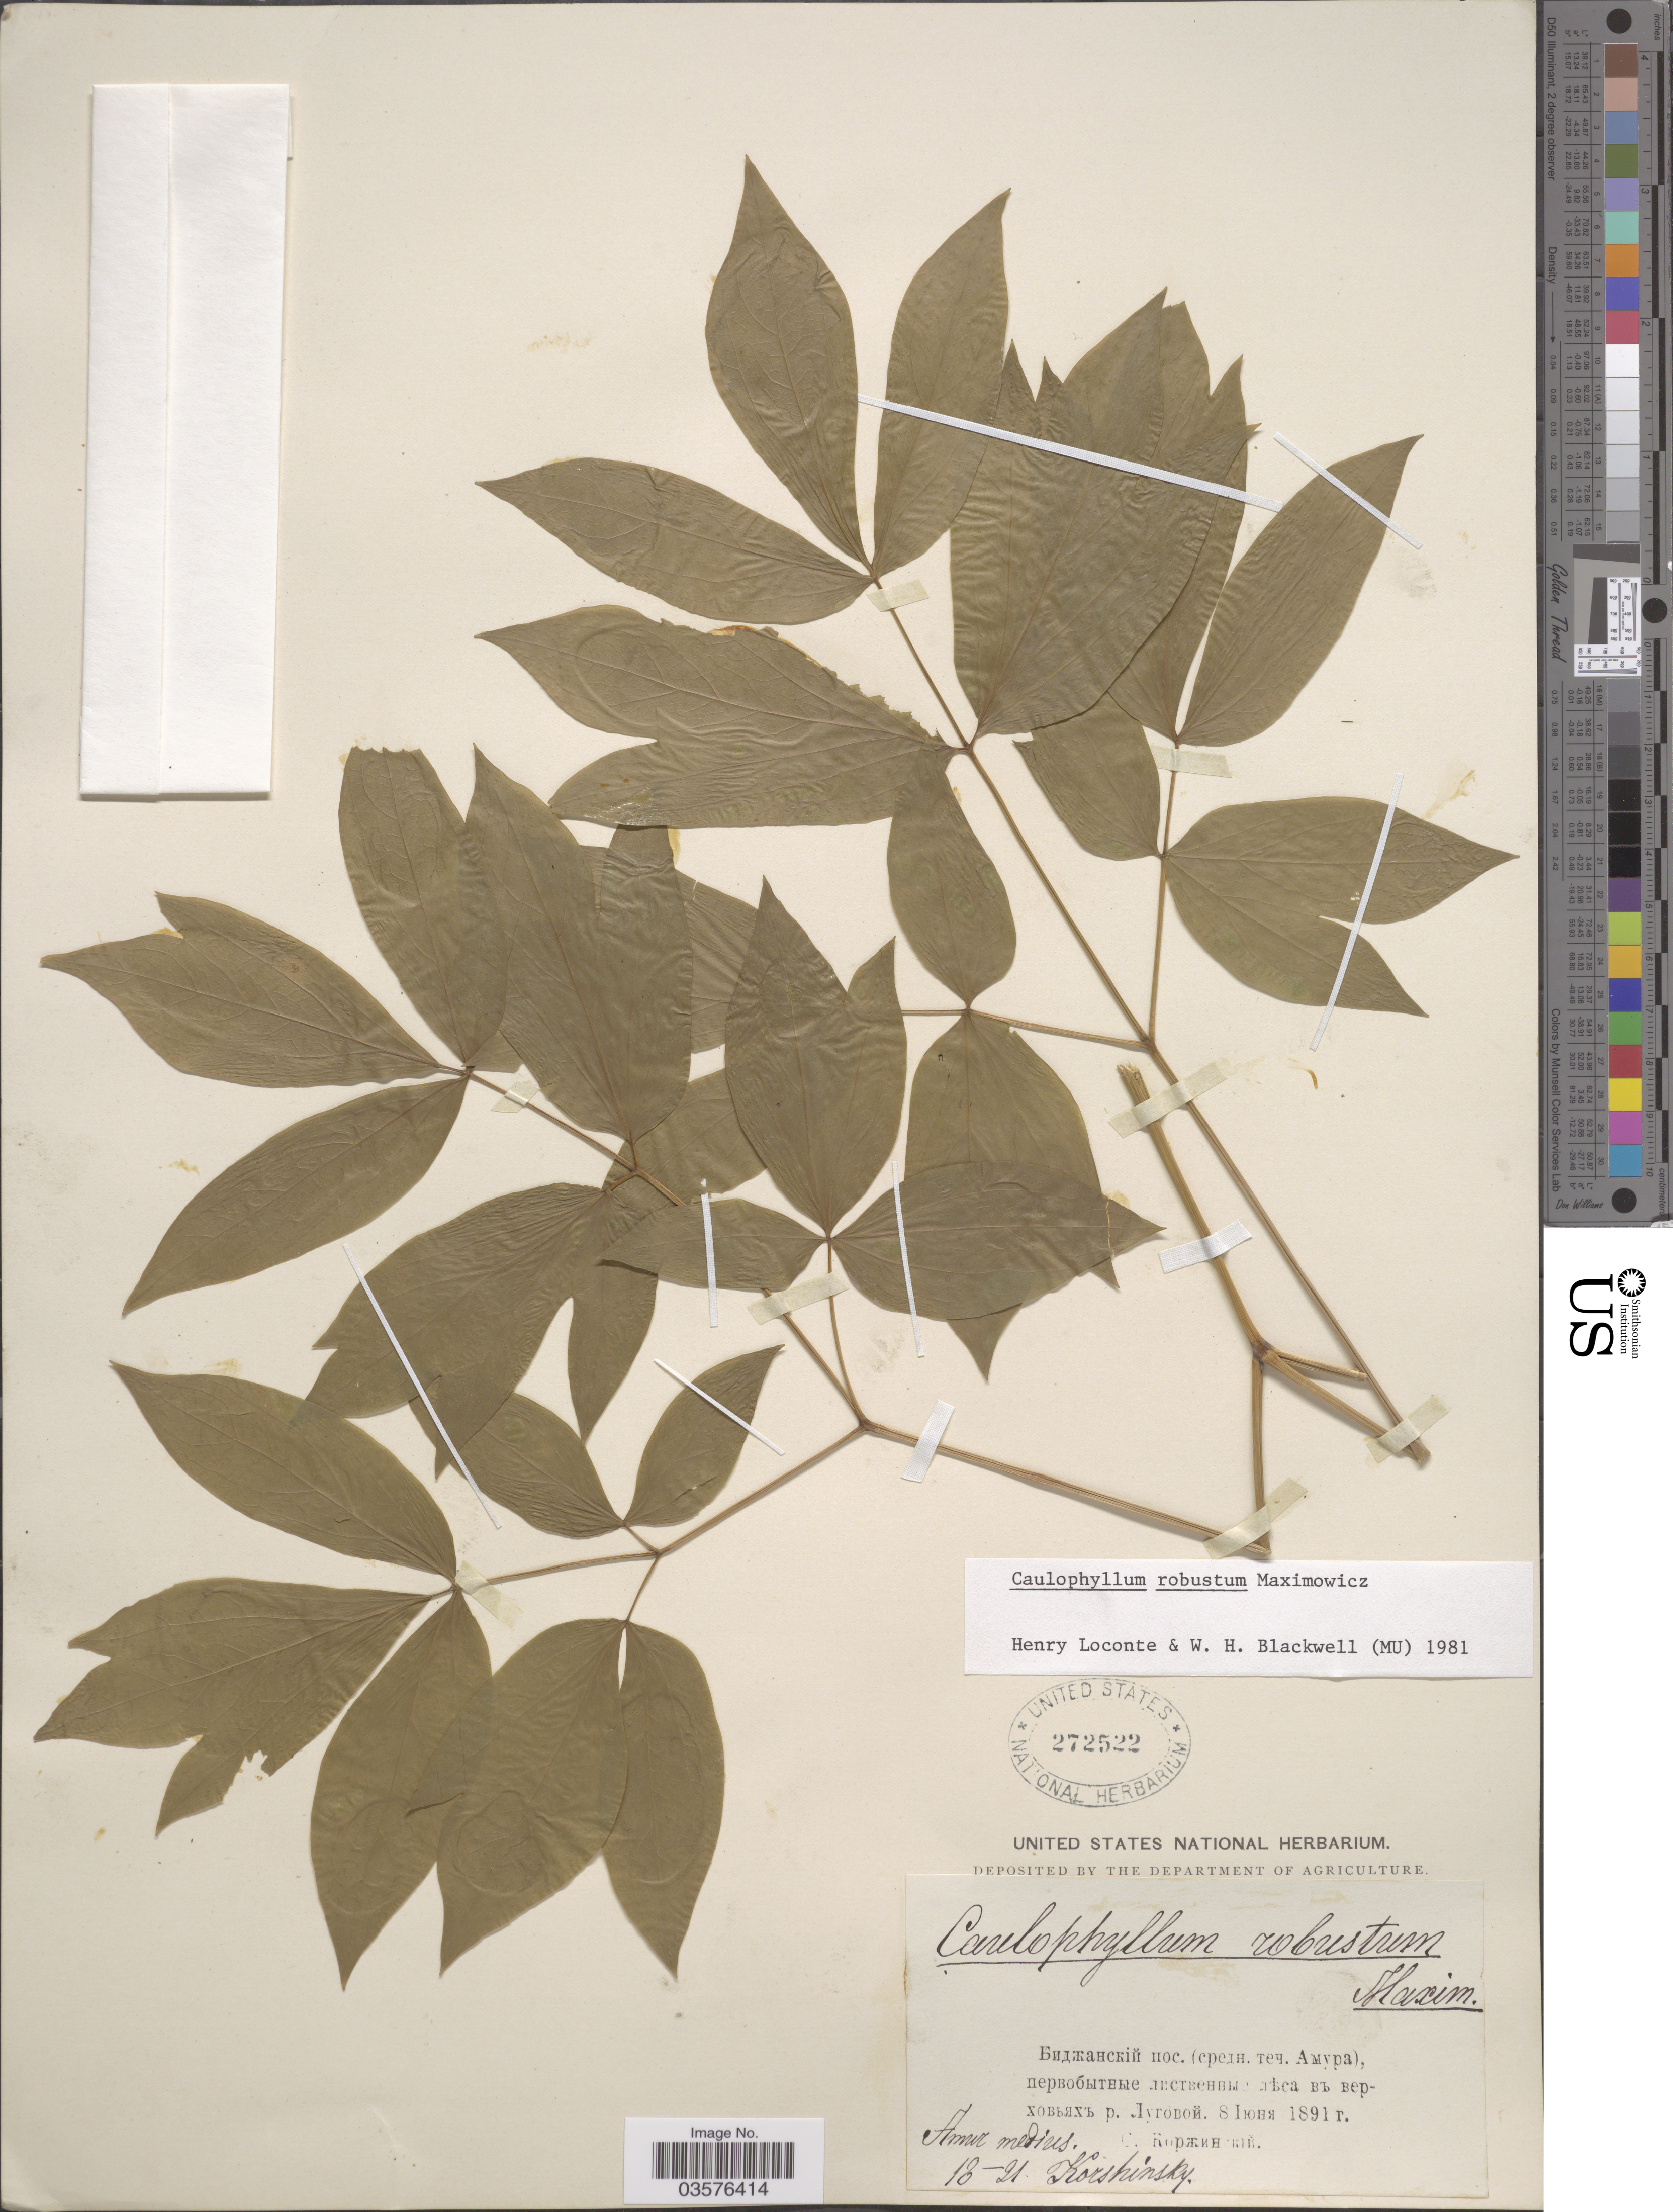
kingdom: Plantae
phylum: Tracheophyta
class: Magnoliopsida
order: Ranunculales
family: Berberidaceae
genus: Caulophyllum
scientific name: Caulophyllum robustum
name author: Michx.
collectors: Korshinsky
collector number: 13-21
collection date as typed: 8 X 1891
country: Russian Federation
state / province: Amur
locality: Bidzhanski village (main branch of the Amur).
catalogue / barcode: US 272522